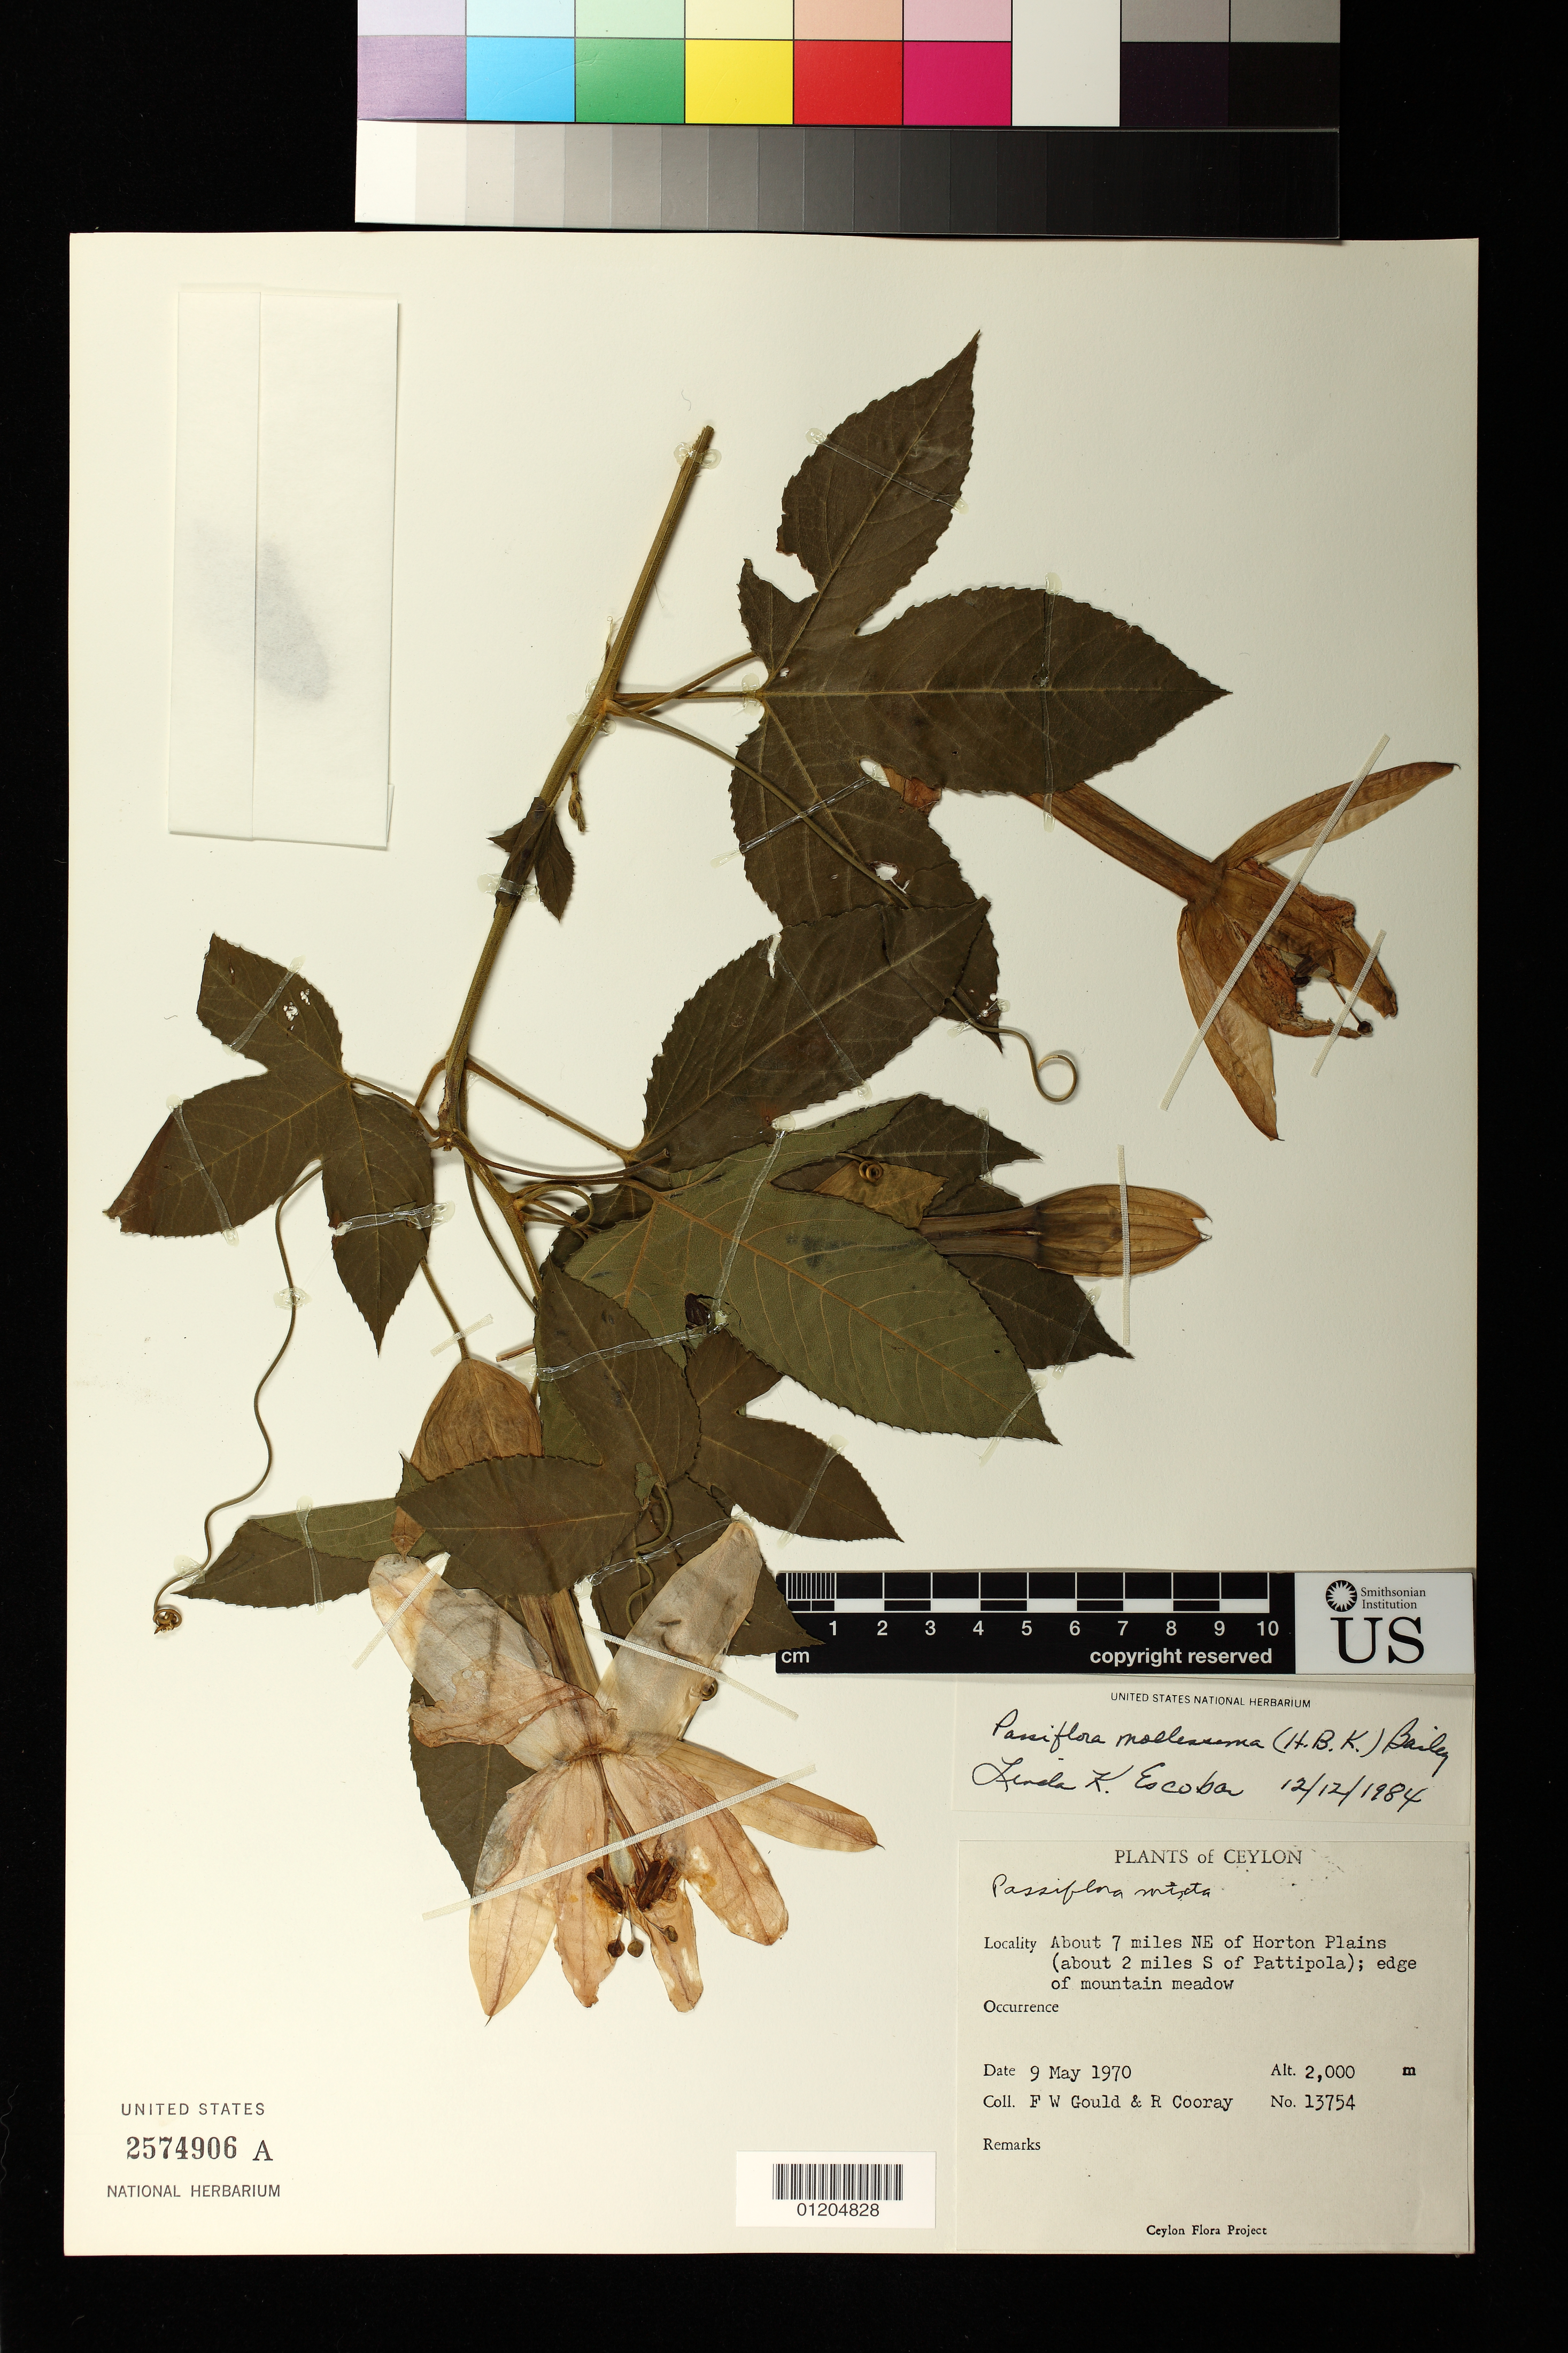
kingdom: Plantae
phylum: Tracheophyta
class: Magnoliopsida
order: Malpighiales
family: Passifloraceae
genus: Passiflora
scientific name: Passiflora mollissima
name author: (Kunth) L.H. Bailey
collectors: F. W. Gould & R. Cooray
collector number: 13754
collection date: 1970-05-09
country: Sri Lanka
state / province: Central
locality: About 7 miles NE of Horton Plains (about 2 miles S of Pattipola); edge of mountain meadow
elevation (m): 2000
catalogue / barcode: US 2574906A